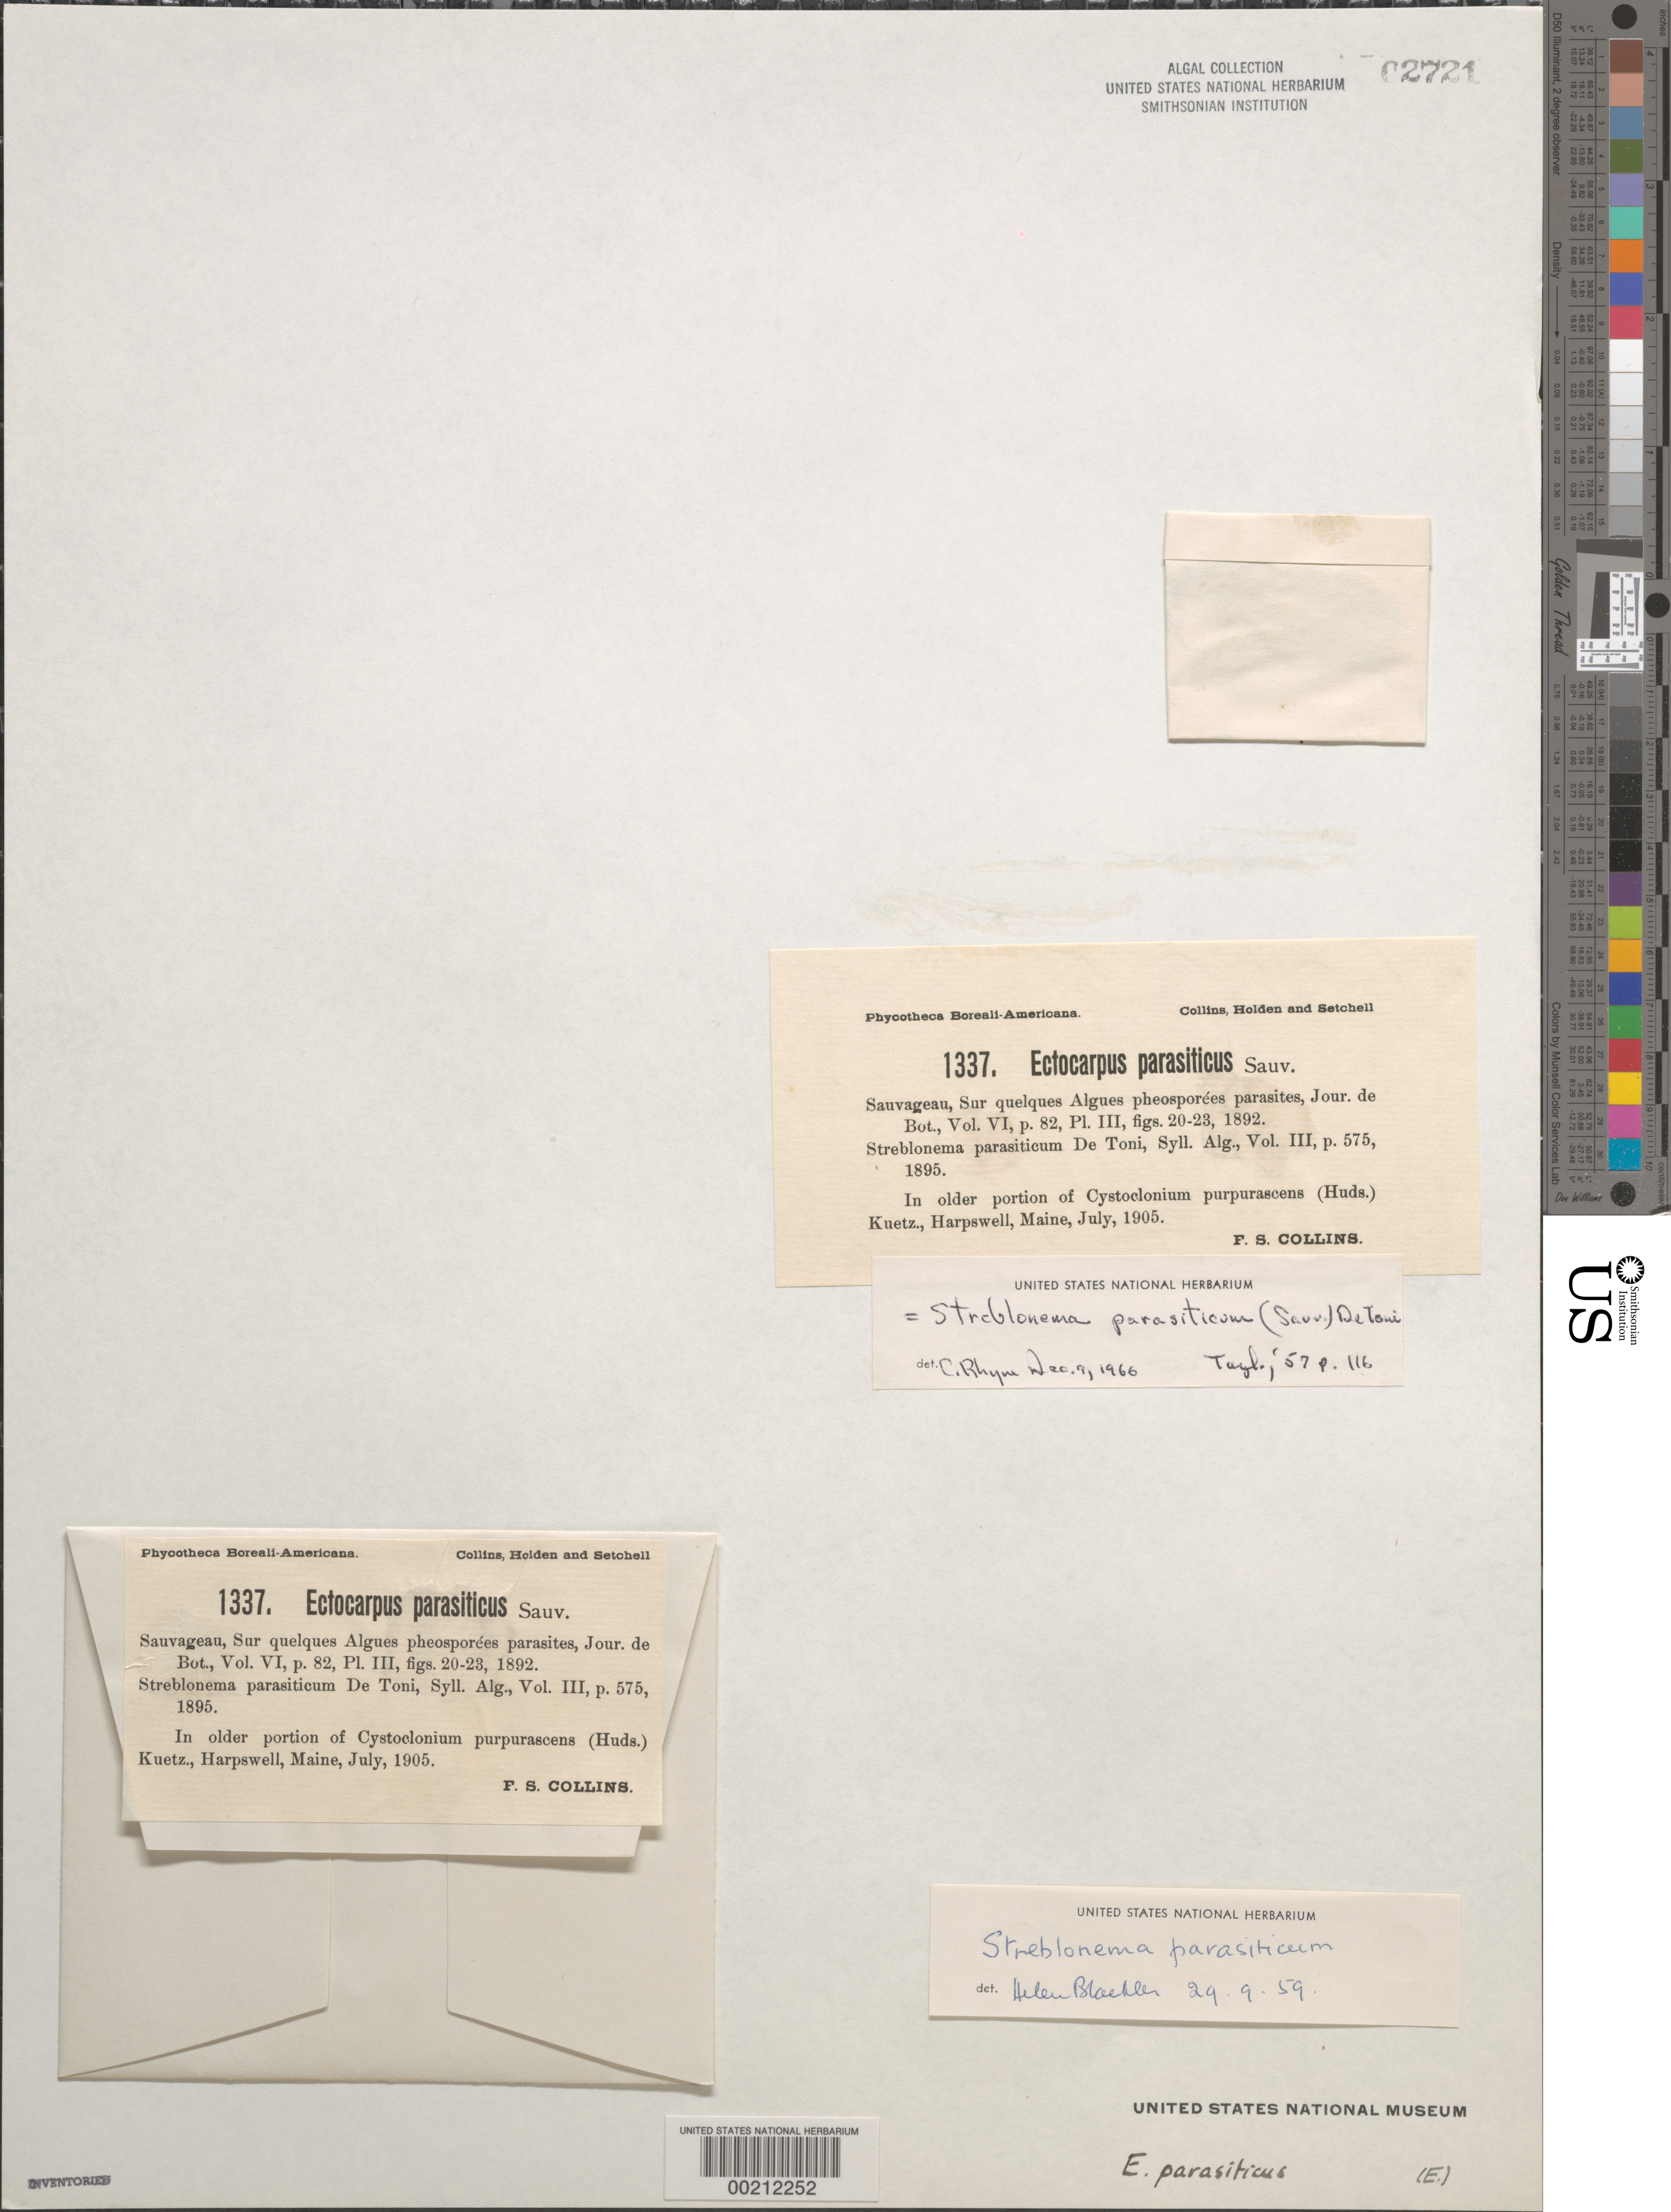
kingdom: Chromista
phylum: Ochrophyta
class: Phaeophyceae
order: Ectocarpales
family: Chordariaceae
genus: Streblonema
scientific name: Streblonema parasiticum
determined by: Rhyne, C. F.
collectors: F. Collins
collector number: PB-A 1337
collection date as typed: Jul 1905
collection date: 1905-07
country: United States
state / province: Maine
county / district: Cumberland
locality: Harpswell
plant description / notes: Collins, Holden & Setchell, Phycotheca Boreali-Americana, as Ectocarpus parasiticus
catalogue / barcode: US 2721